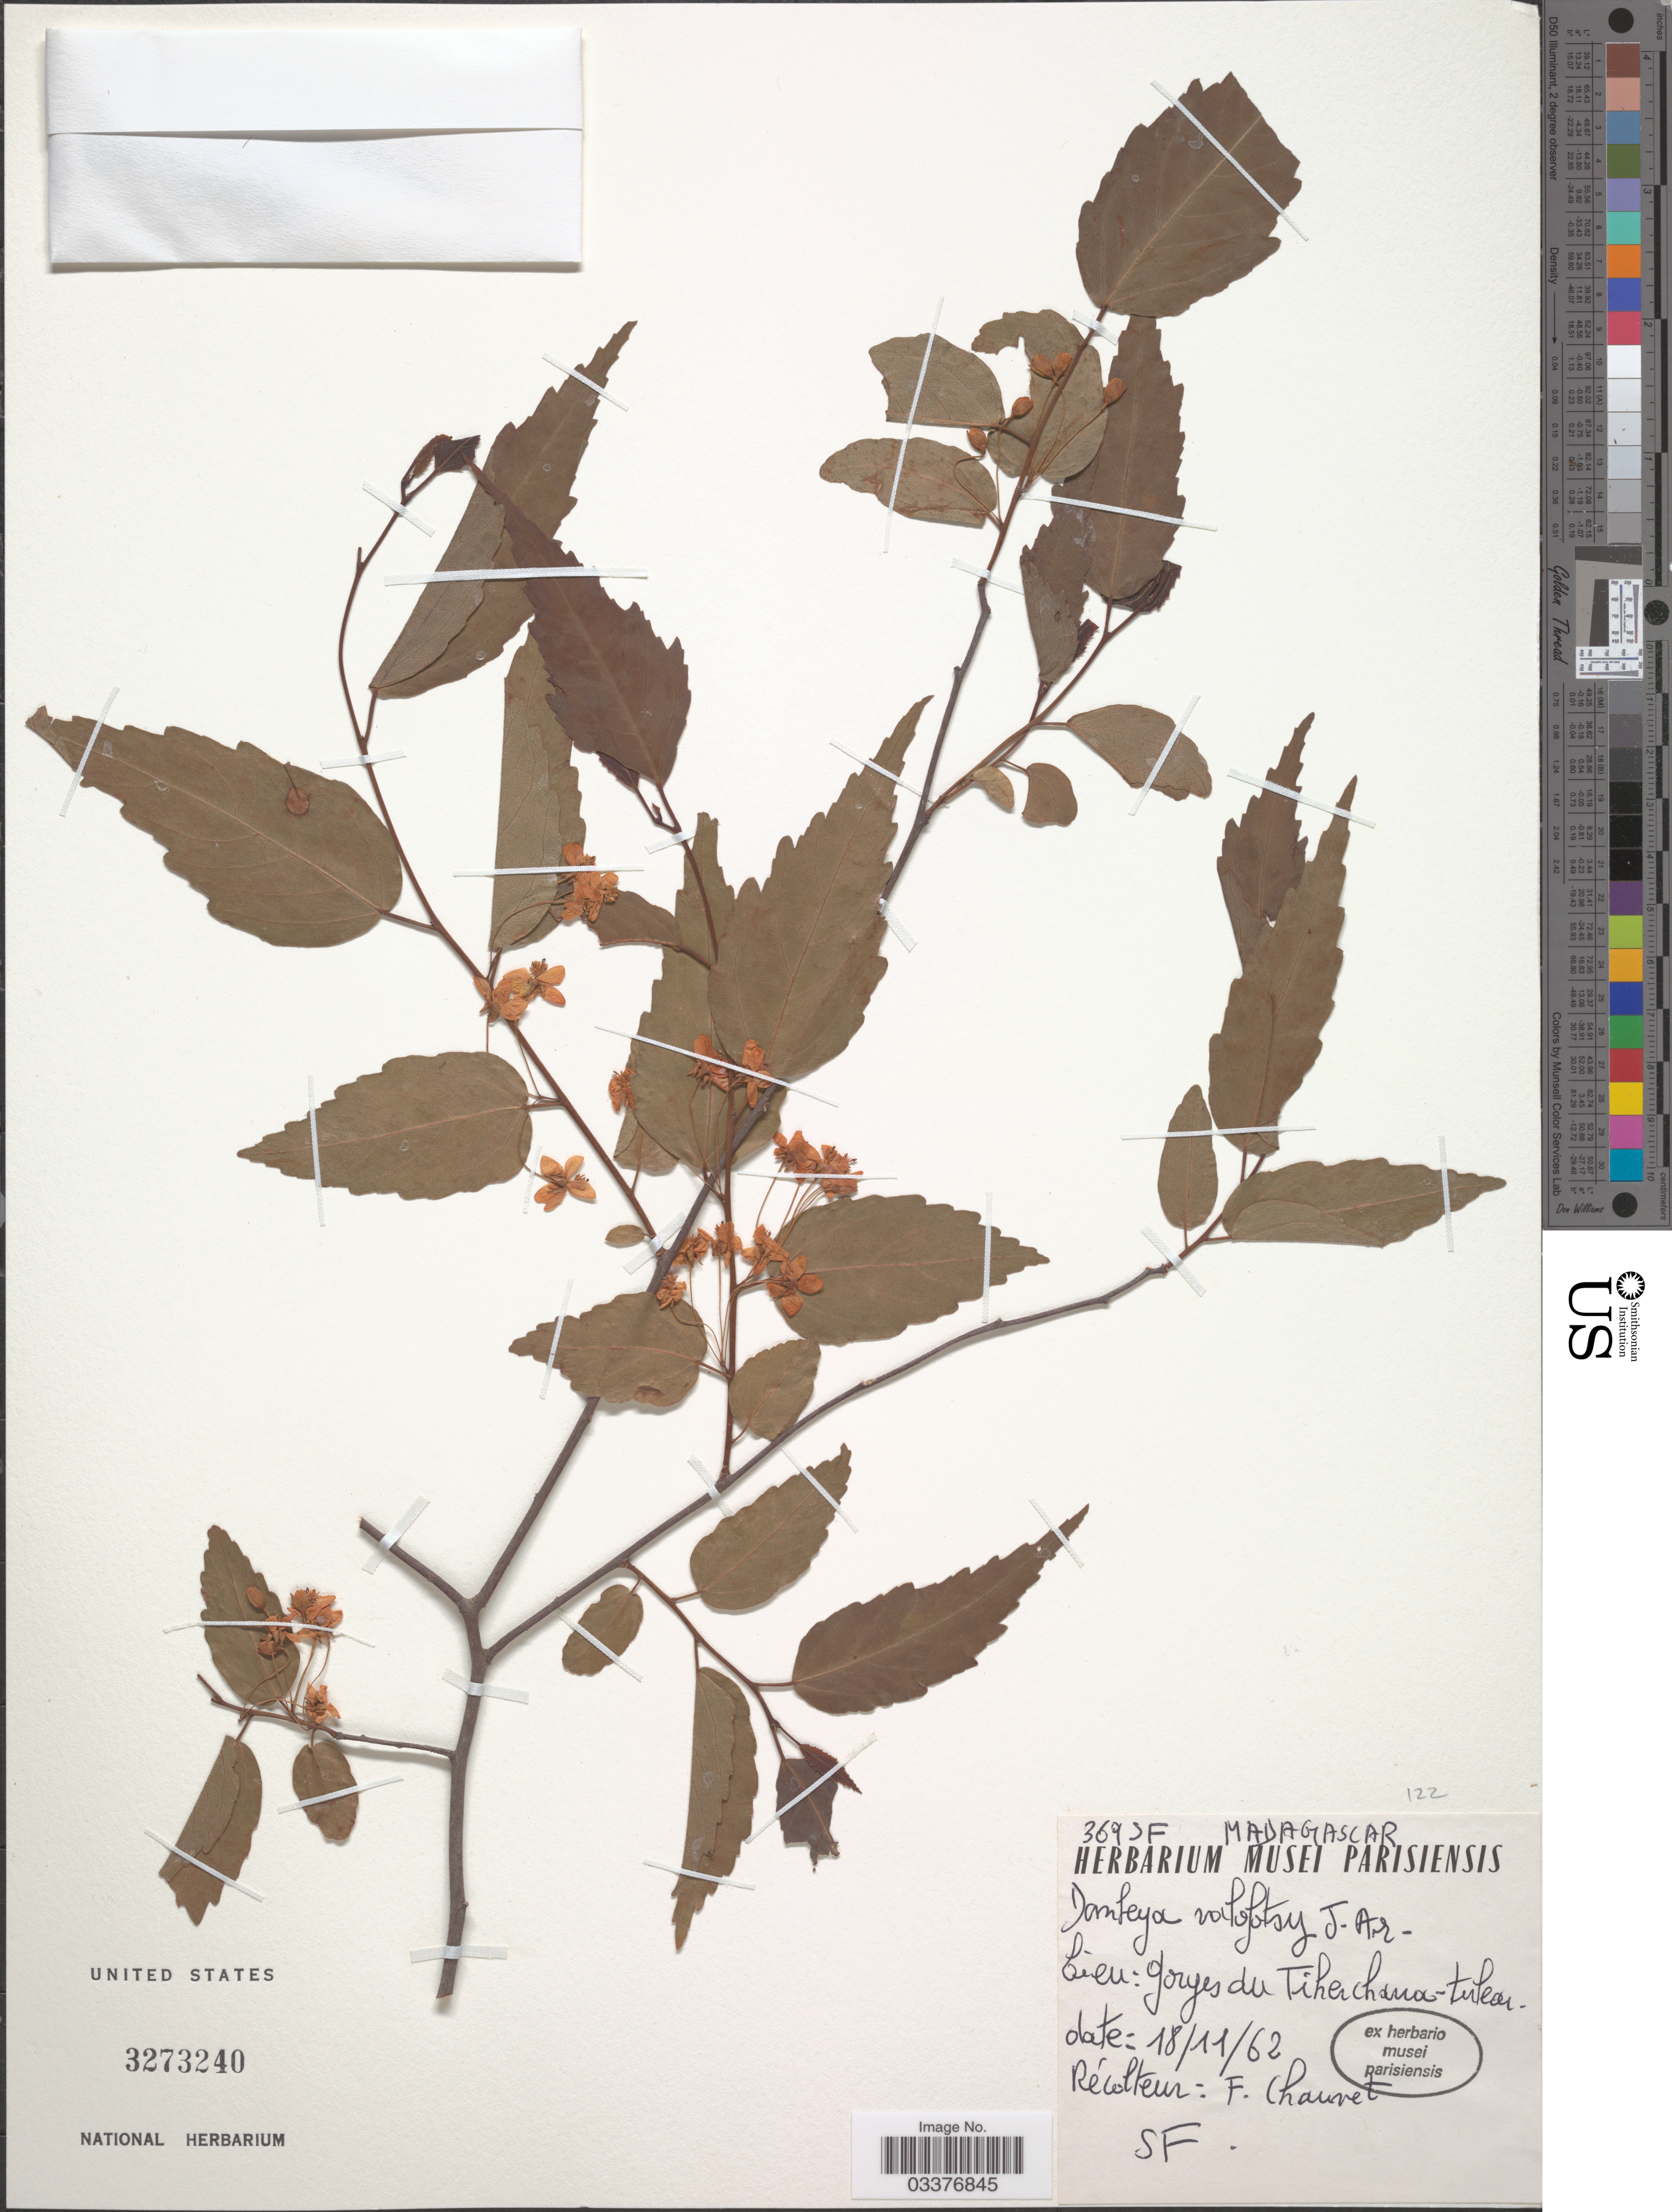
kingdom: Plantae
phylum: Tracheophyta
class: Magnoliopsida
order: Malvales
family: Malvaceae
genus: Dombeya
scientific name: Dombeya anakaensis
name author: Arènes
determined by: Dorr, L. J., (BOT), Smithsonian Institution - National Museum of Natural History (UNITED STATES)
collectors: F. Chauvet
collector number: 3695F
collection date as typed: Transcribed d/m/y: 18/11/62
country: Madagascar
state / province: Atsimo-Andrefana (?)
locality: Lieu: Gorges du Tiherchux [interpreted]-tulear.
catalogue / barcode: US 3273240